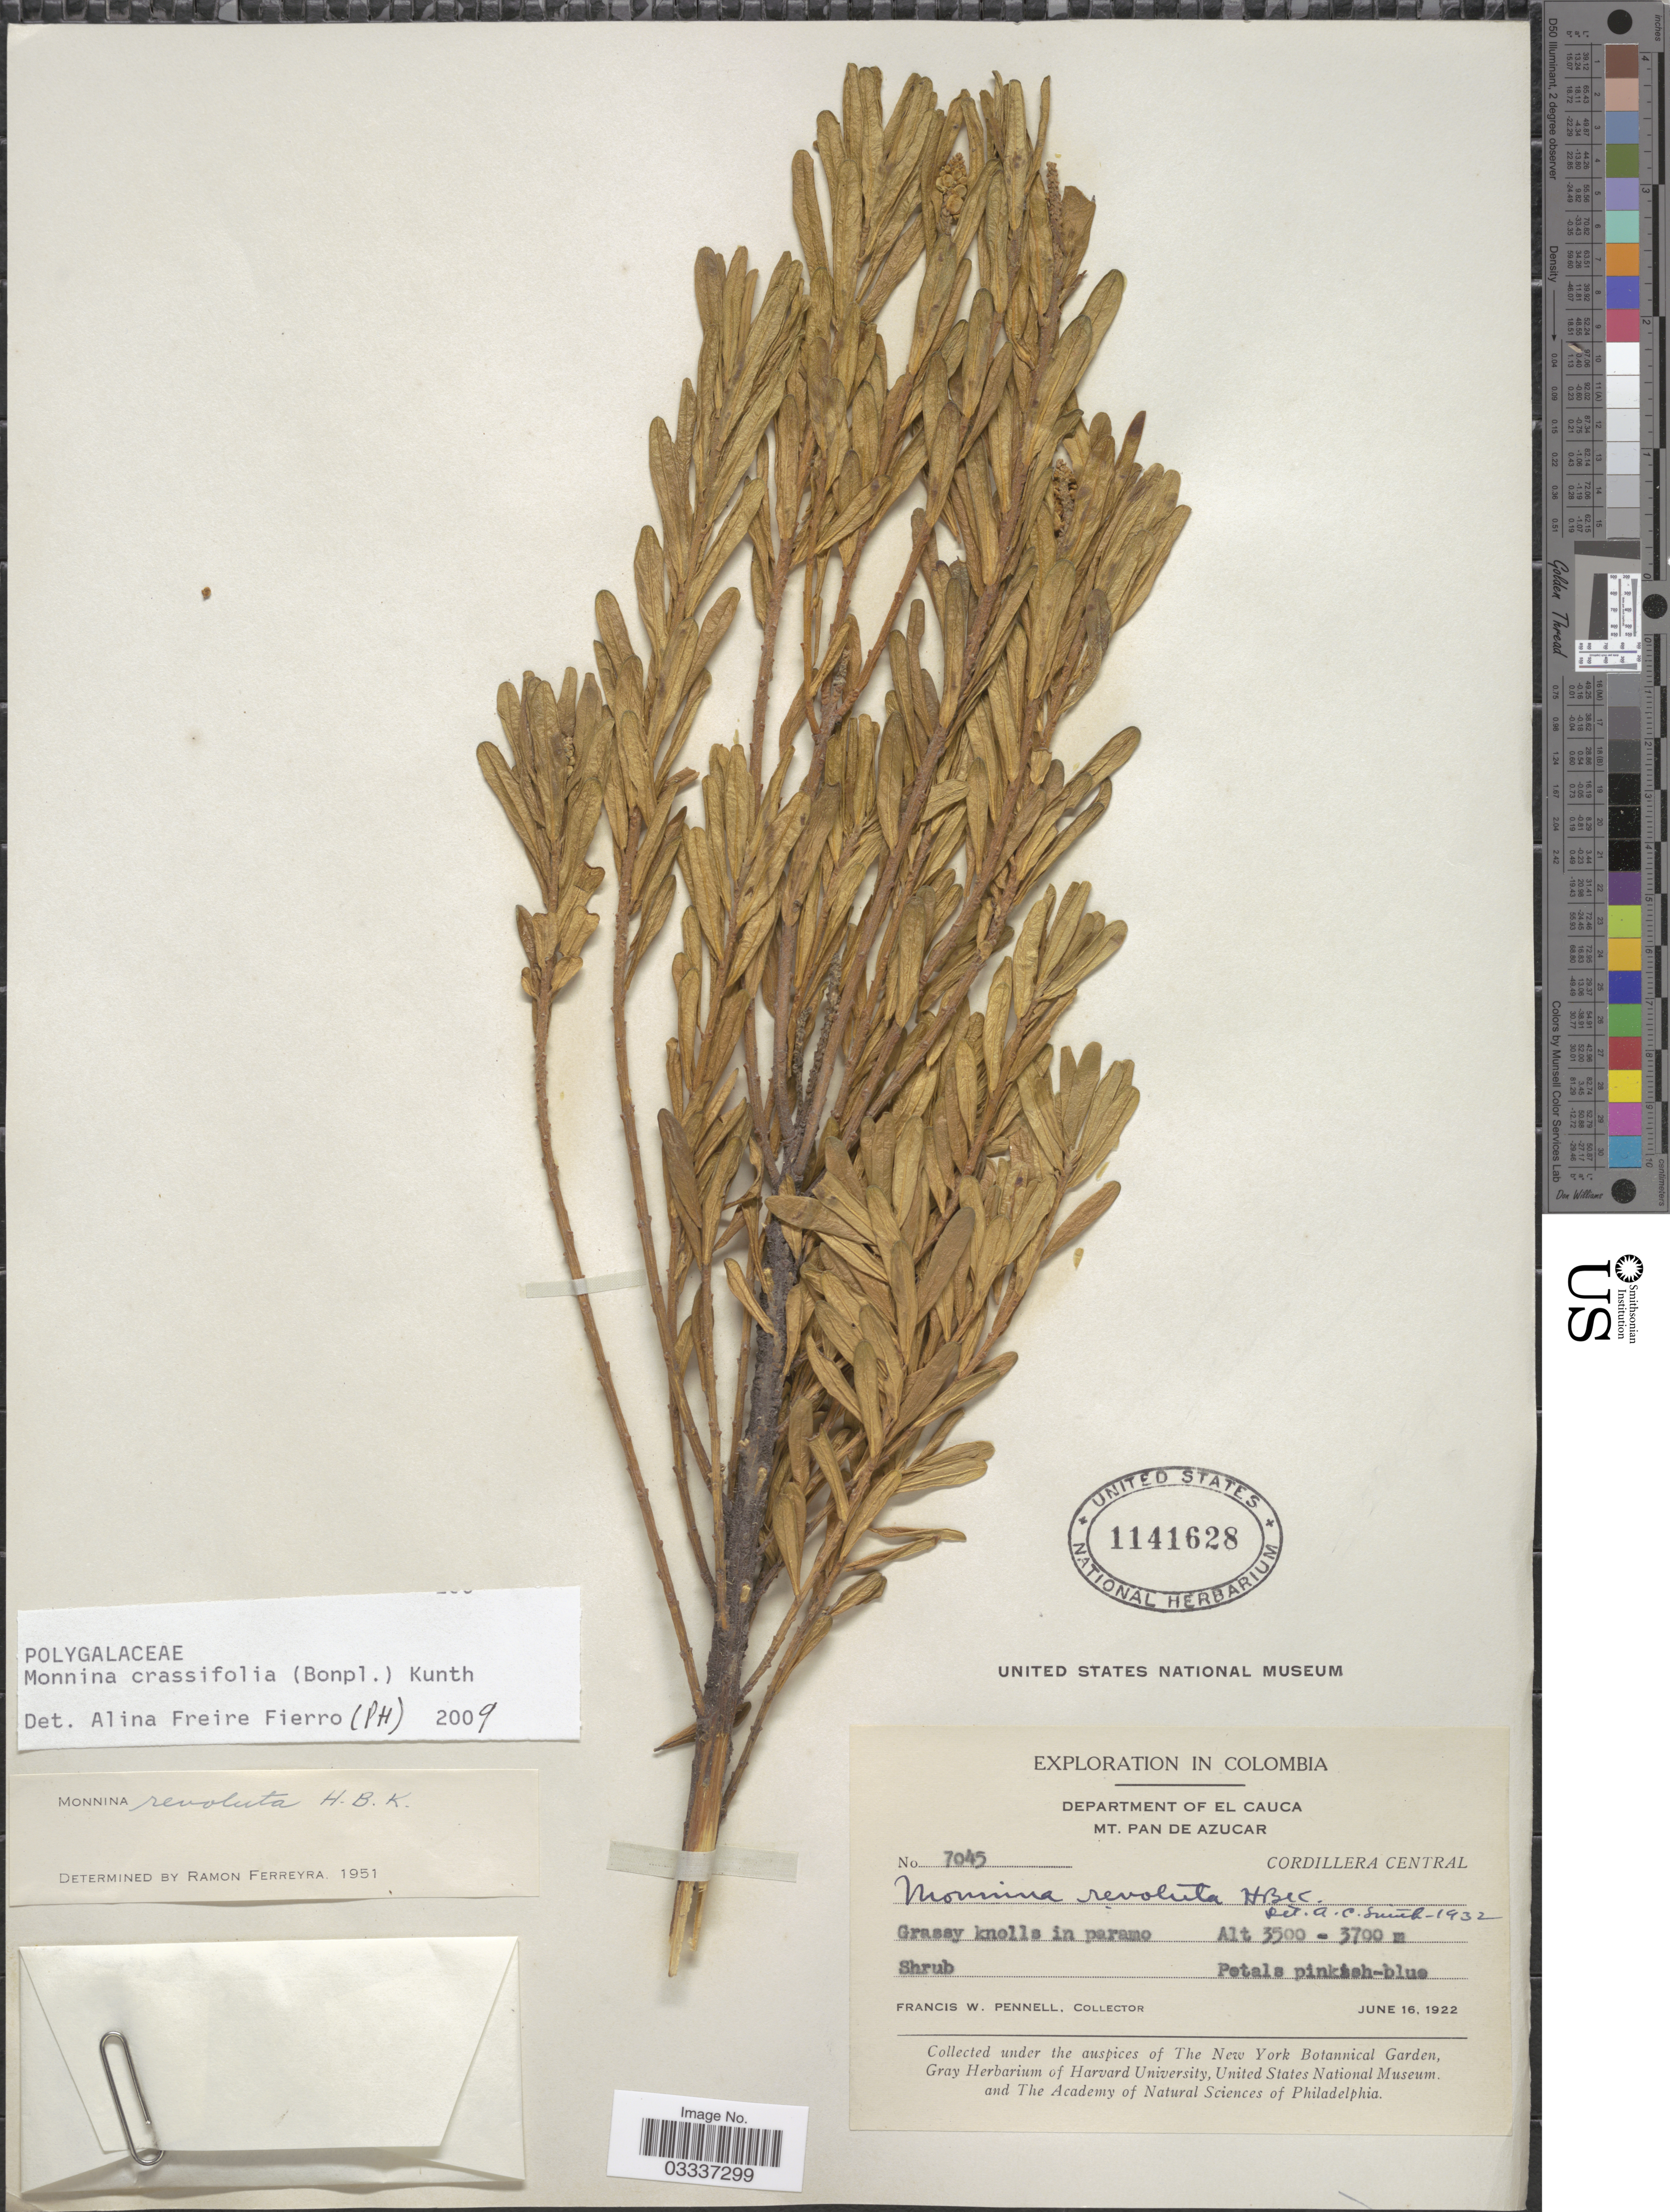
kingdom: Plantae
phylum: Tracheophyta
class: Magnoliopsida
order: Fabales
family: Polygalaceae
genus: Monnina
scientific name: Monnina crassifolia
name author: (Bonpl.) Kunth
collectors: F. W. Pennell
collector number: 7045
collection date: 1922-06-16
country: Colombia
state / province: Cauca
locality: Department of El Cauca, Mt. Pan de Azucar, Cordillera Central.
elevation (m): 3500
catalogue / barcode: US 1141628